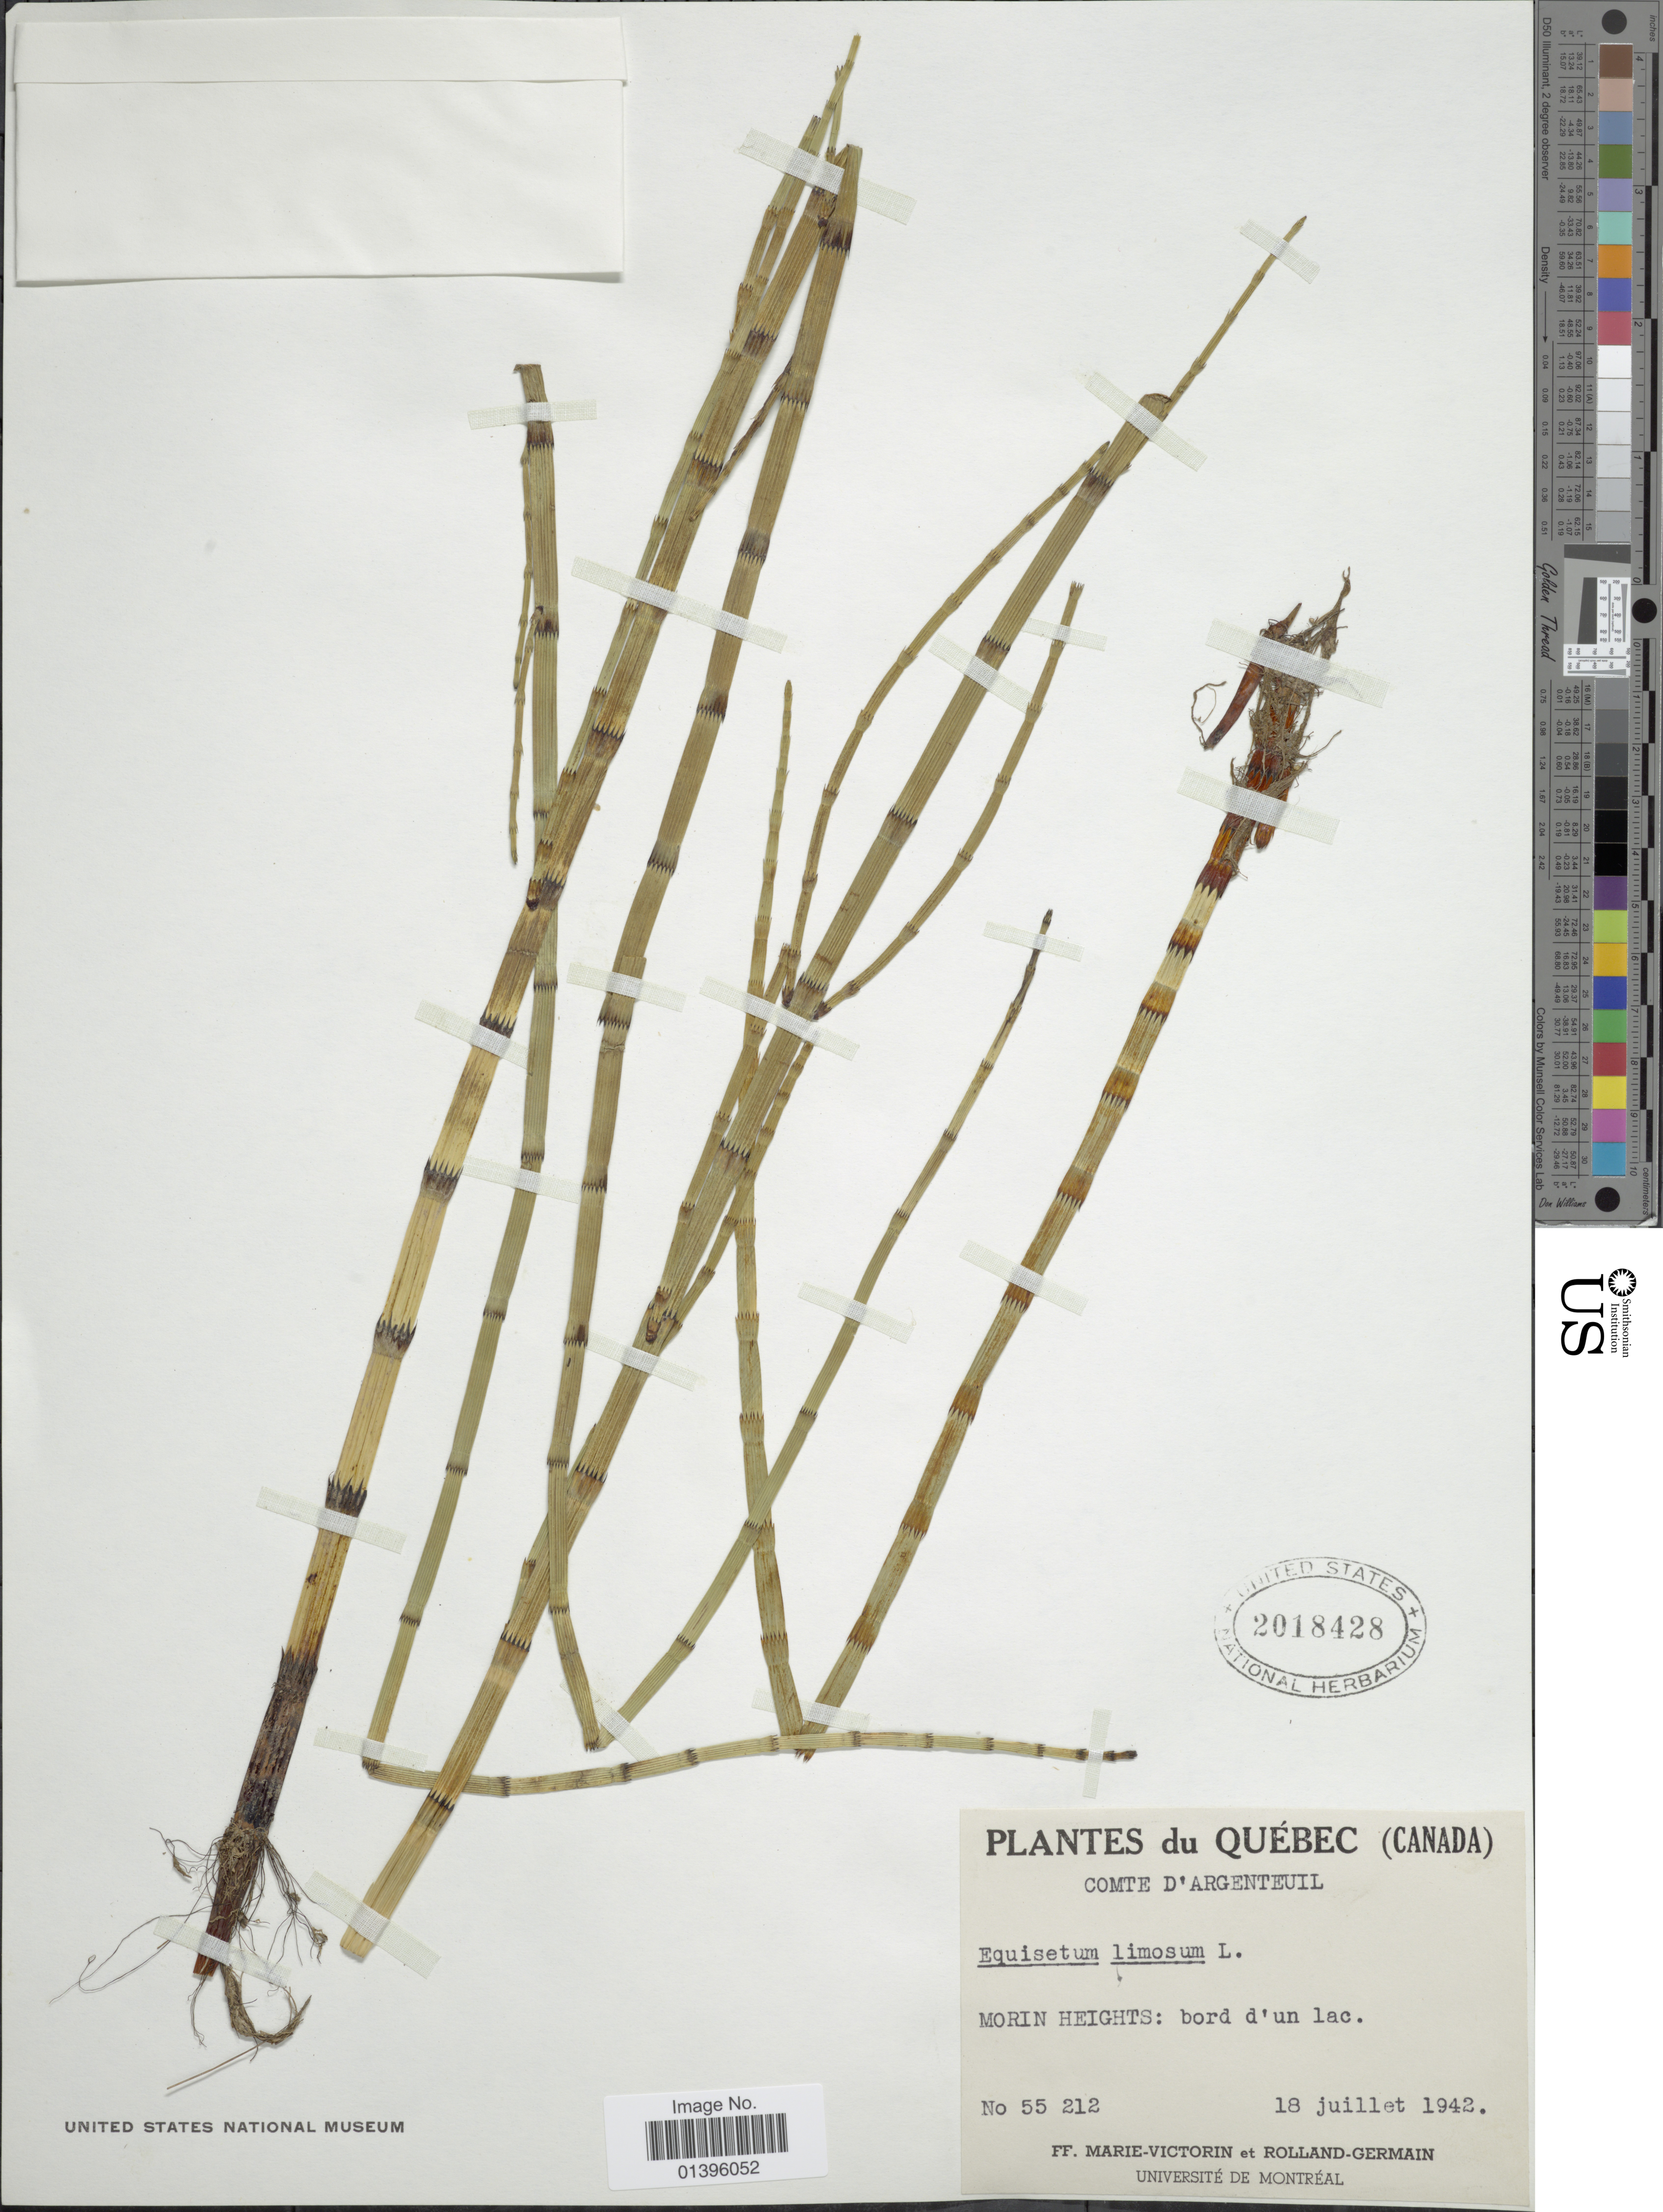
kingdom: Plantae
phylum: Tracheophyta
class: Polypodiopsida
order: Equisetales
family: Equisetaceae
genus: Equisetum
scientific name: Equisetum fluviatile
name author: L.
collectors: Fr. Marie-Victorin & Rolland-Germain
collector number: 55212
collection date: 1942-07-18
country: Canada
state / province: Quebec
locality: Comte d'Argenteuil. Morin Heights: bord d'un lac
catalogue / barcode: US 2018428